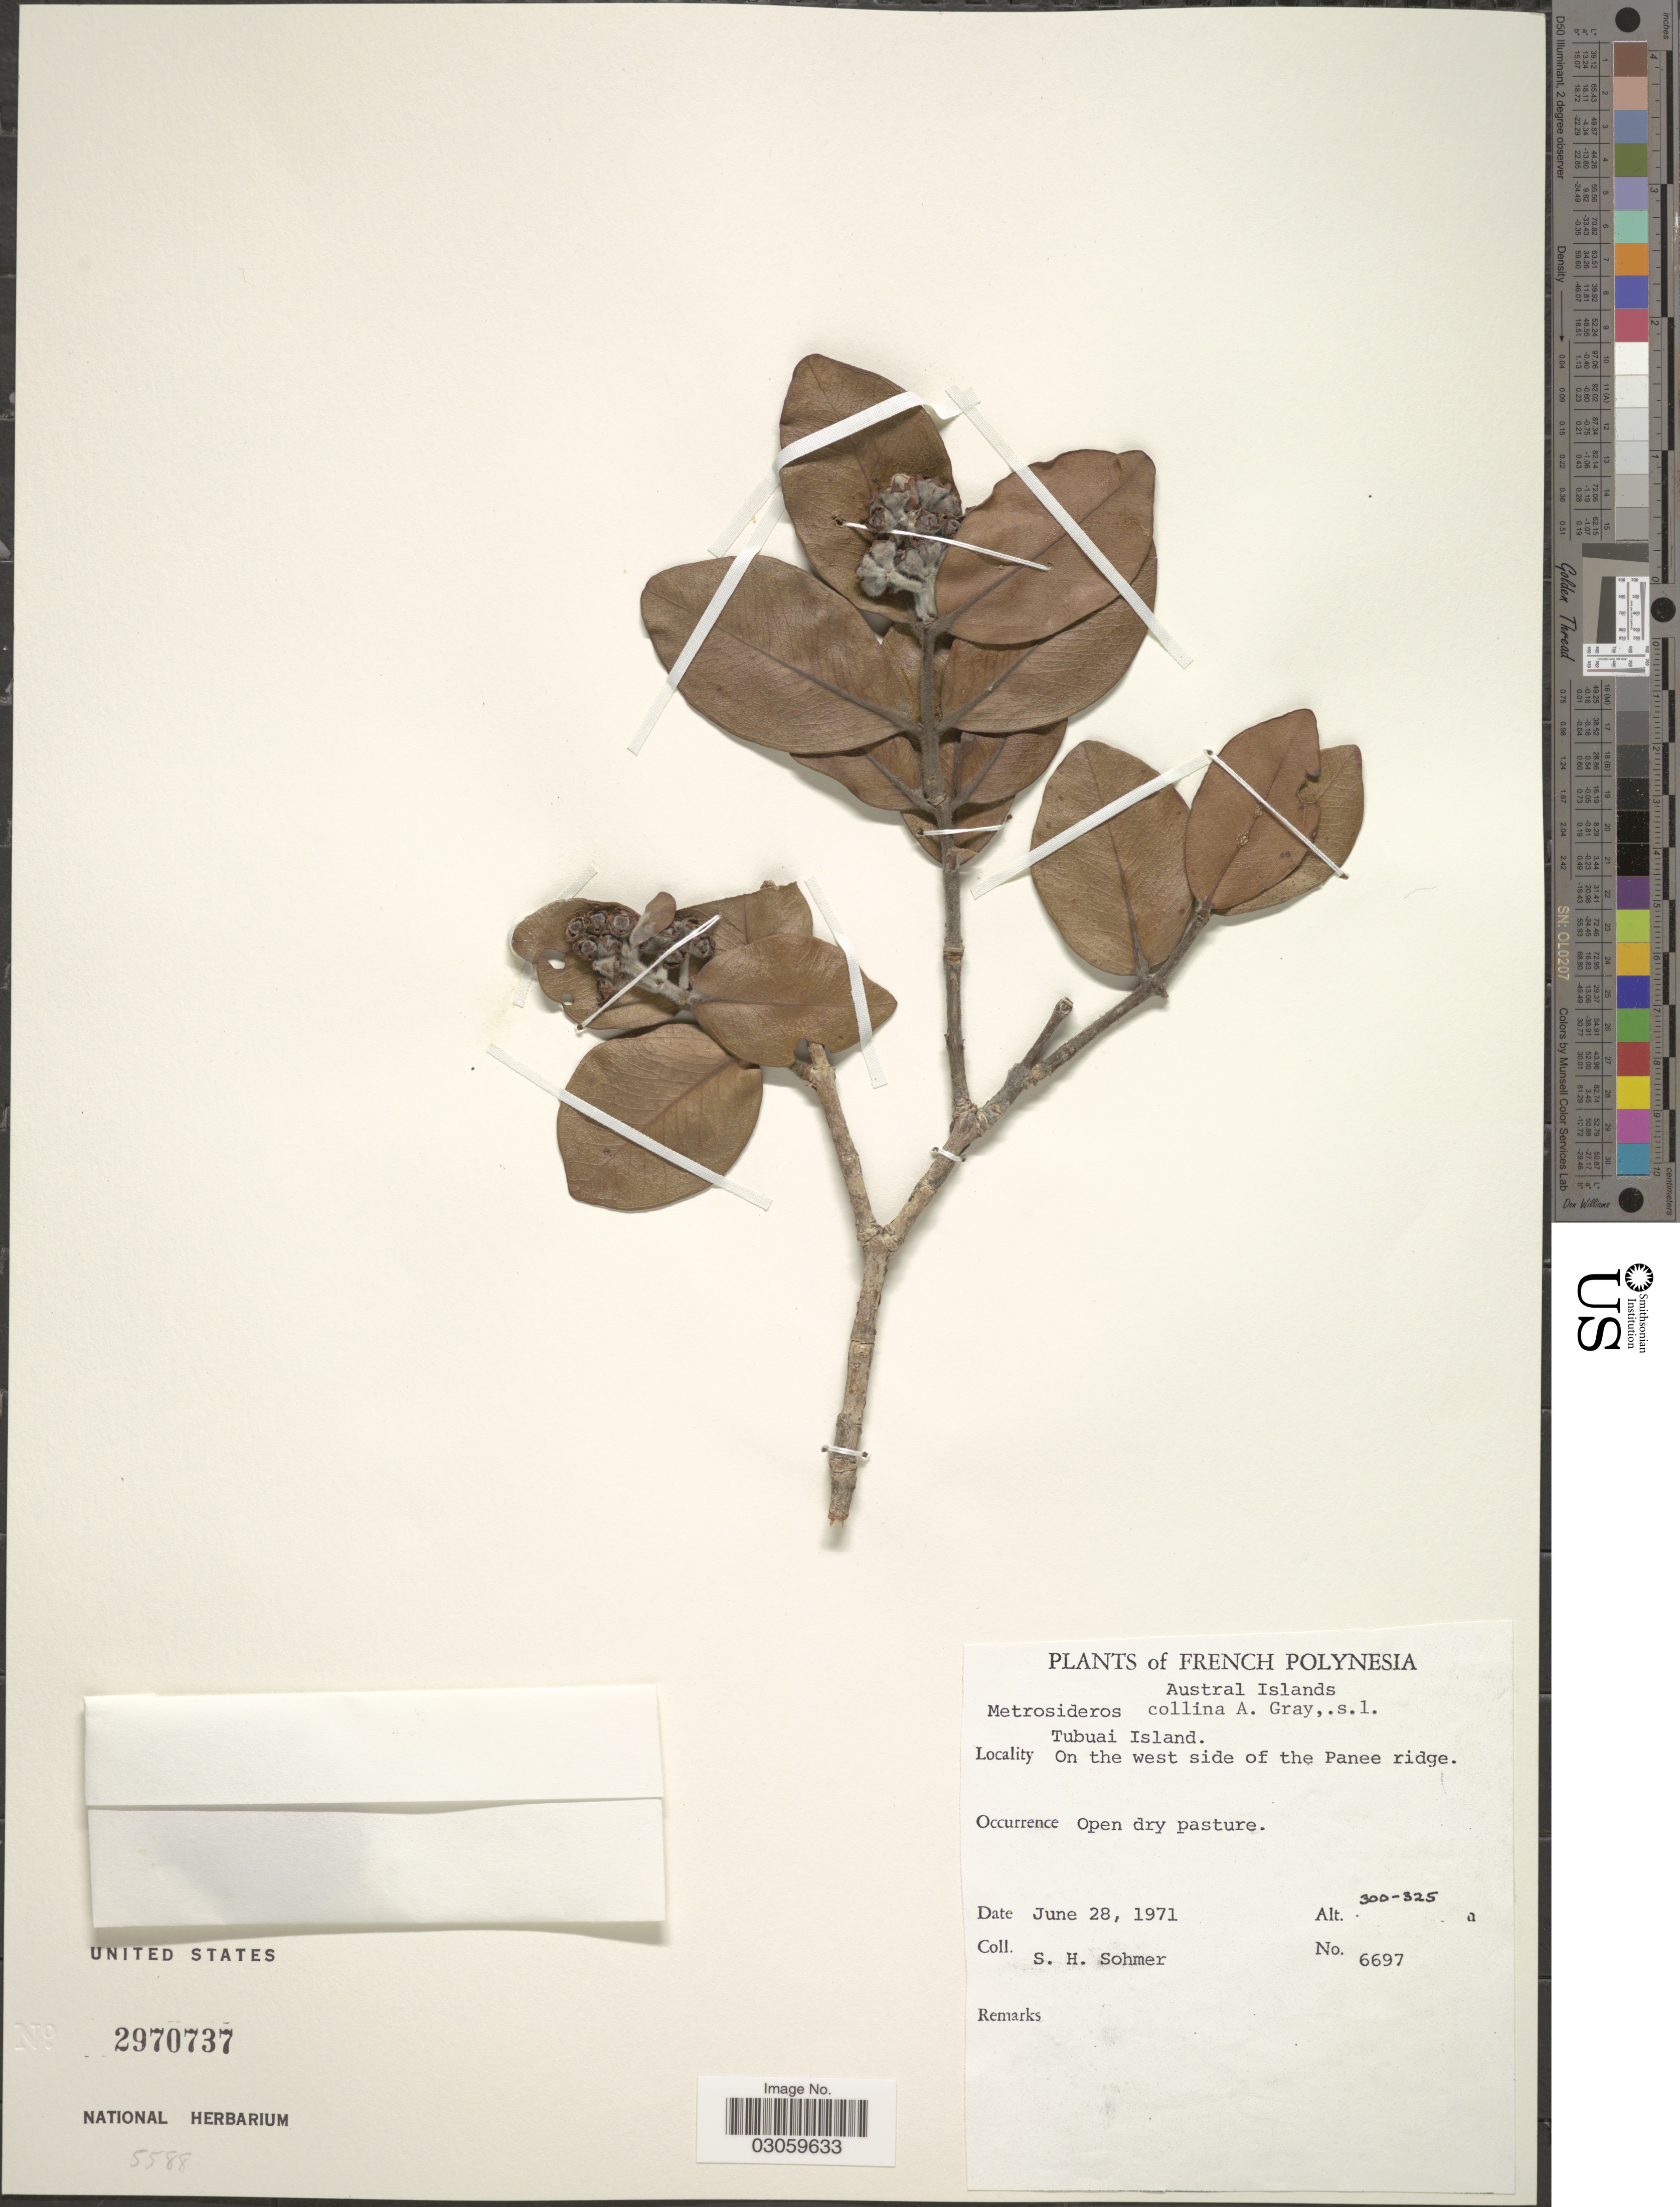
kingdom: Plantae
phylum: Tracheophyta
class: Magnoliopsida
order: Myrtales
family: Myrtaceae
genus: Metrosideros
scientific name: Metrosideros collina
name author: (J.R. Forst. & G. Forst.) A. Gray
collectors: S. H. Sohmer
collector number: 6697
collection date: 1971-06-28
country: French Polynesia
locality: Austral Islands. Tubuai Island. On the west side of the Panee ridge.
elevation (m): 300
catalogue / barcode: US 2970737